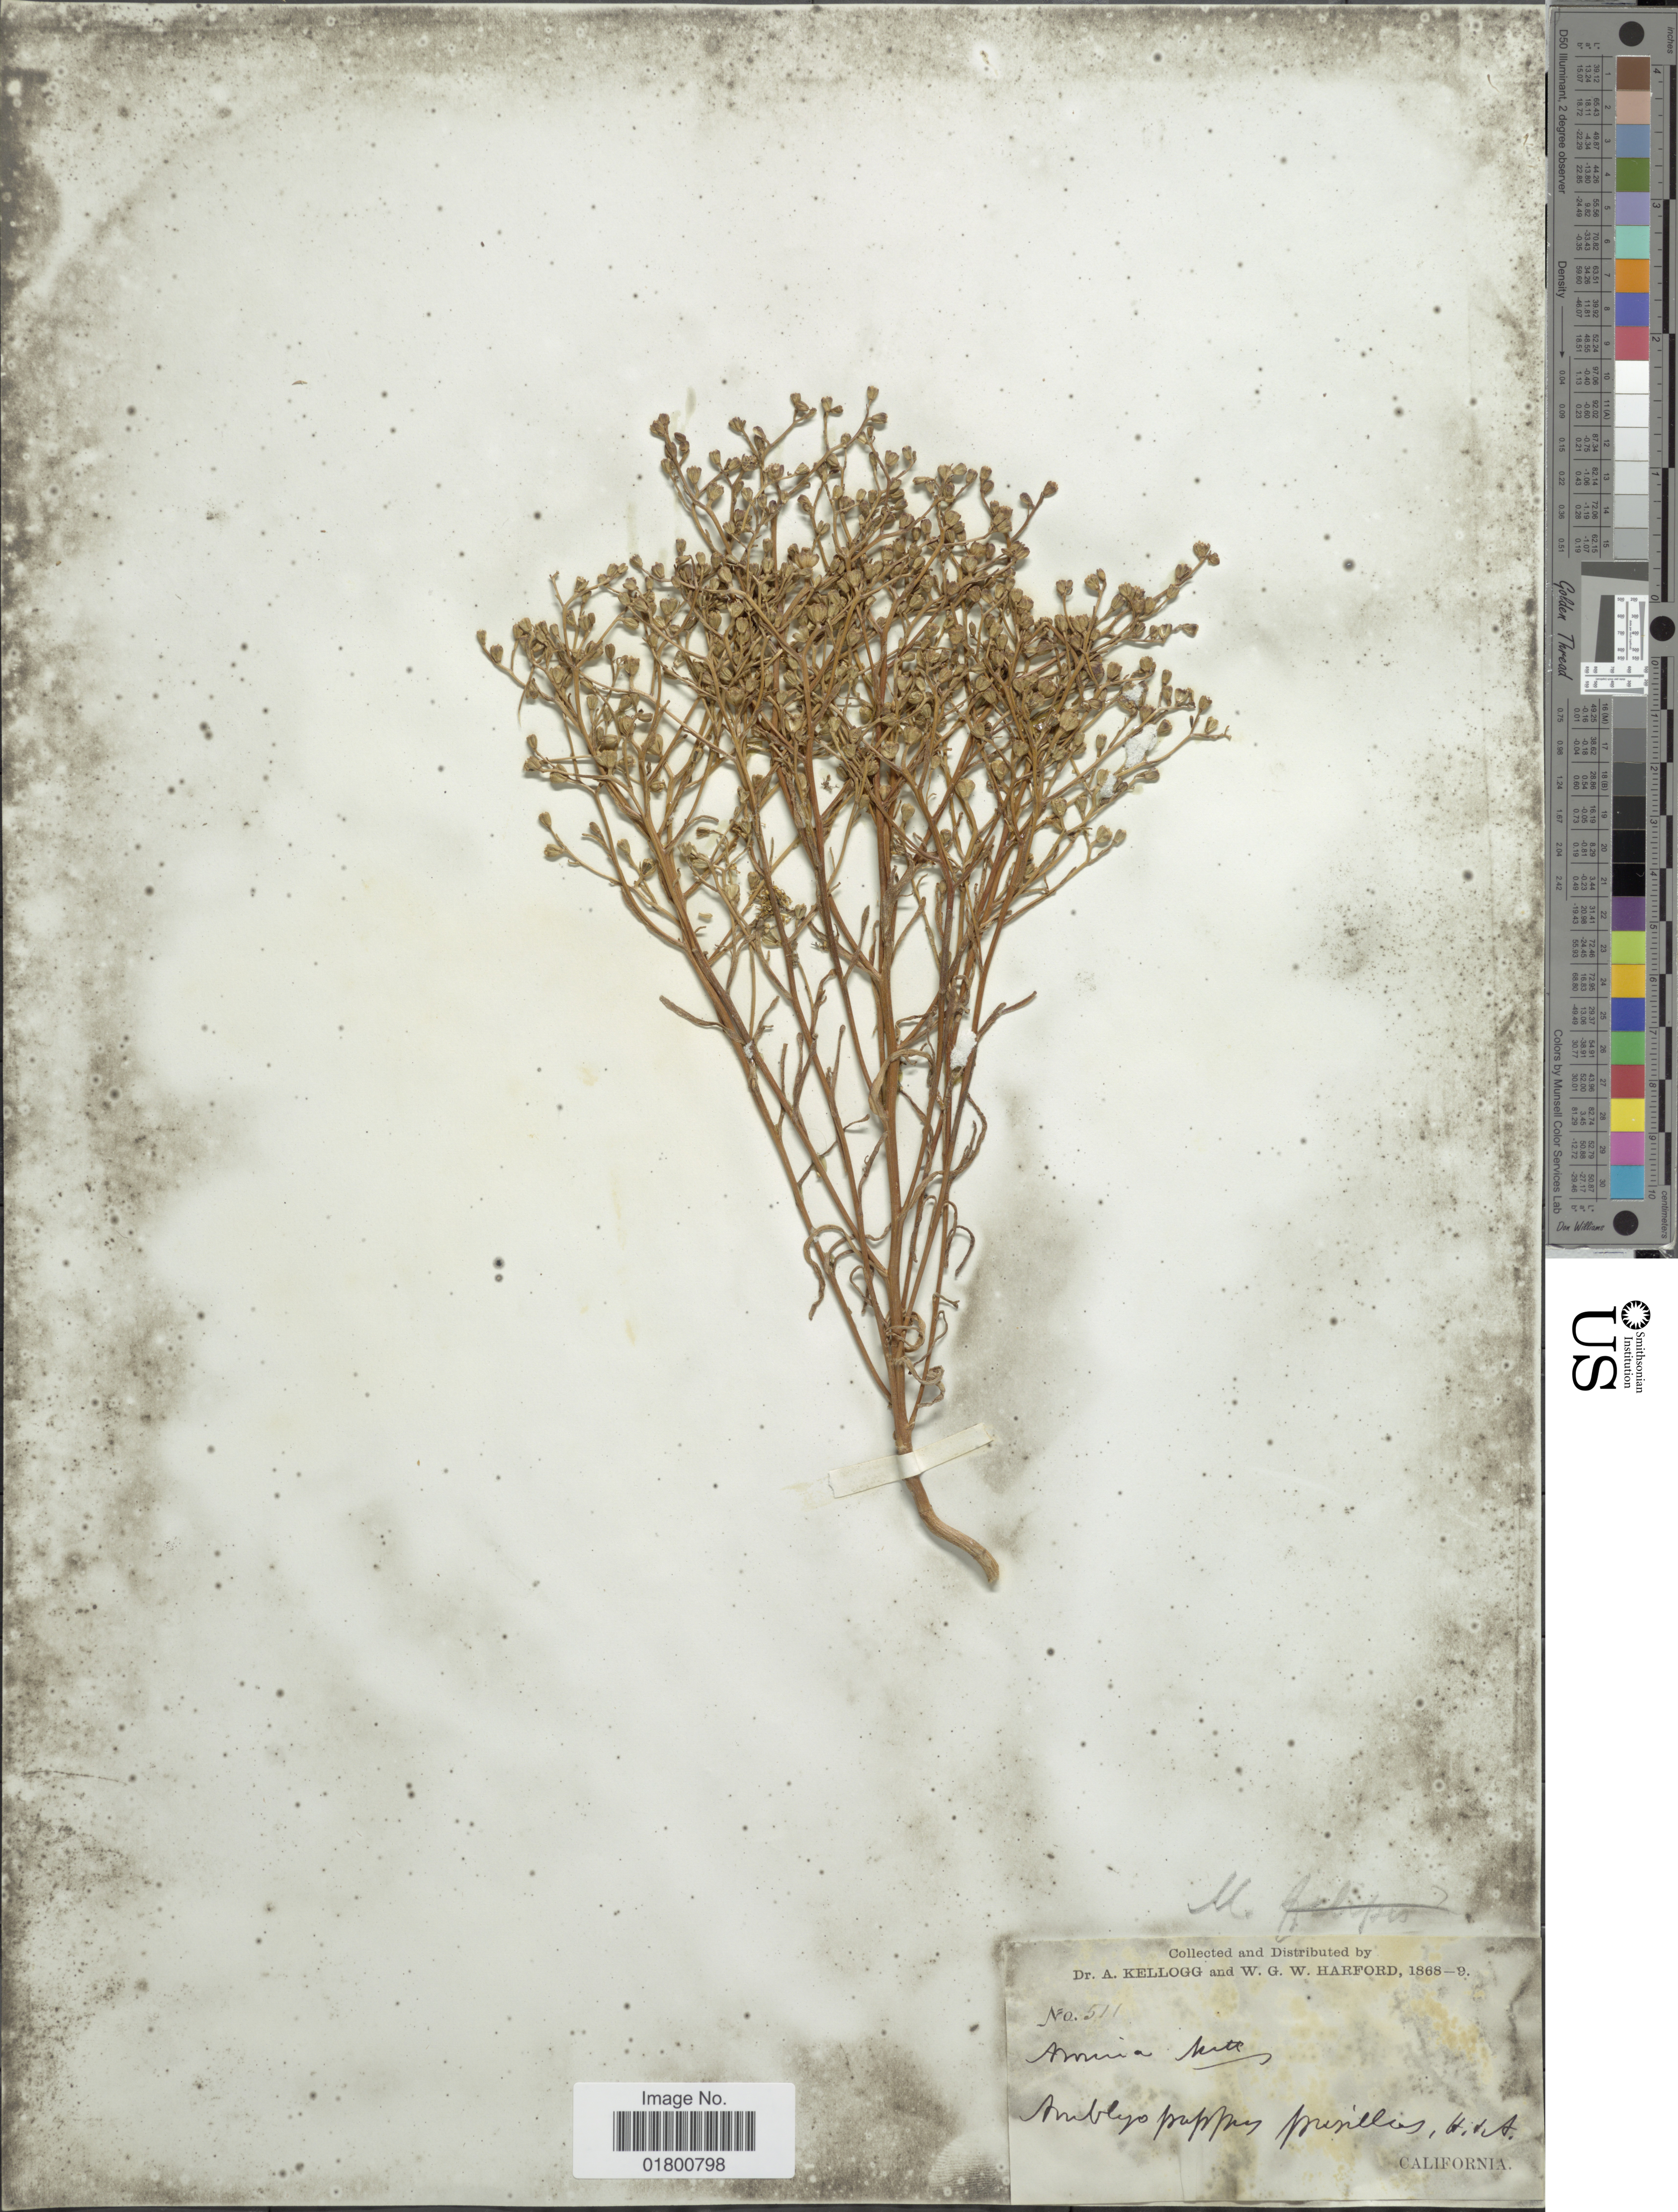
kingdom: Plantae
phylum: Tracheophyta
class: Magnoliopsida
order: Asterales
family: Asteraceae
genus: Amblyopappus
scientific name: Amblyopappus pusillus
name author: Hook. & Arn.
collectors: A. Kellogg & W. G. W. Harford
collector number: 511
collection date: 1868/1869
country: United States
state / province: California